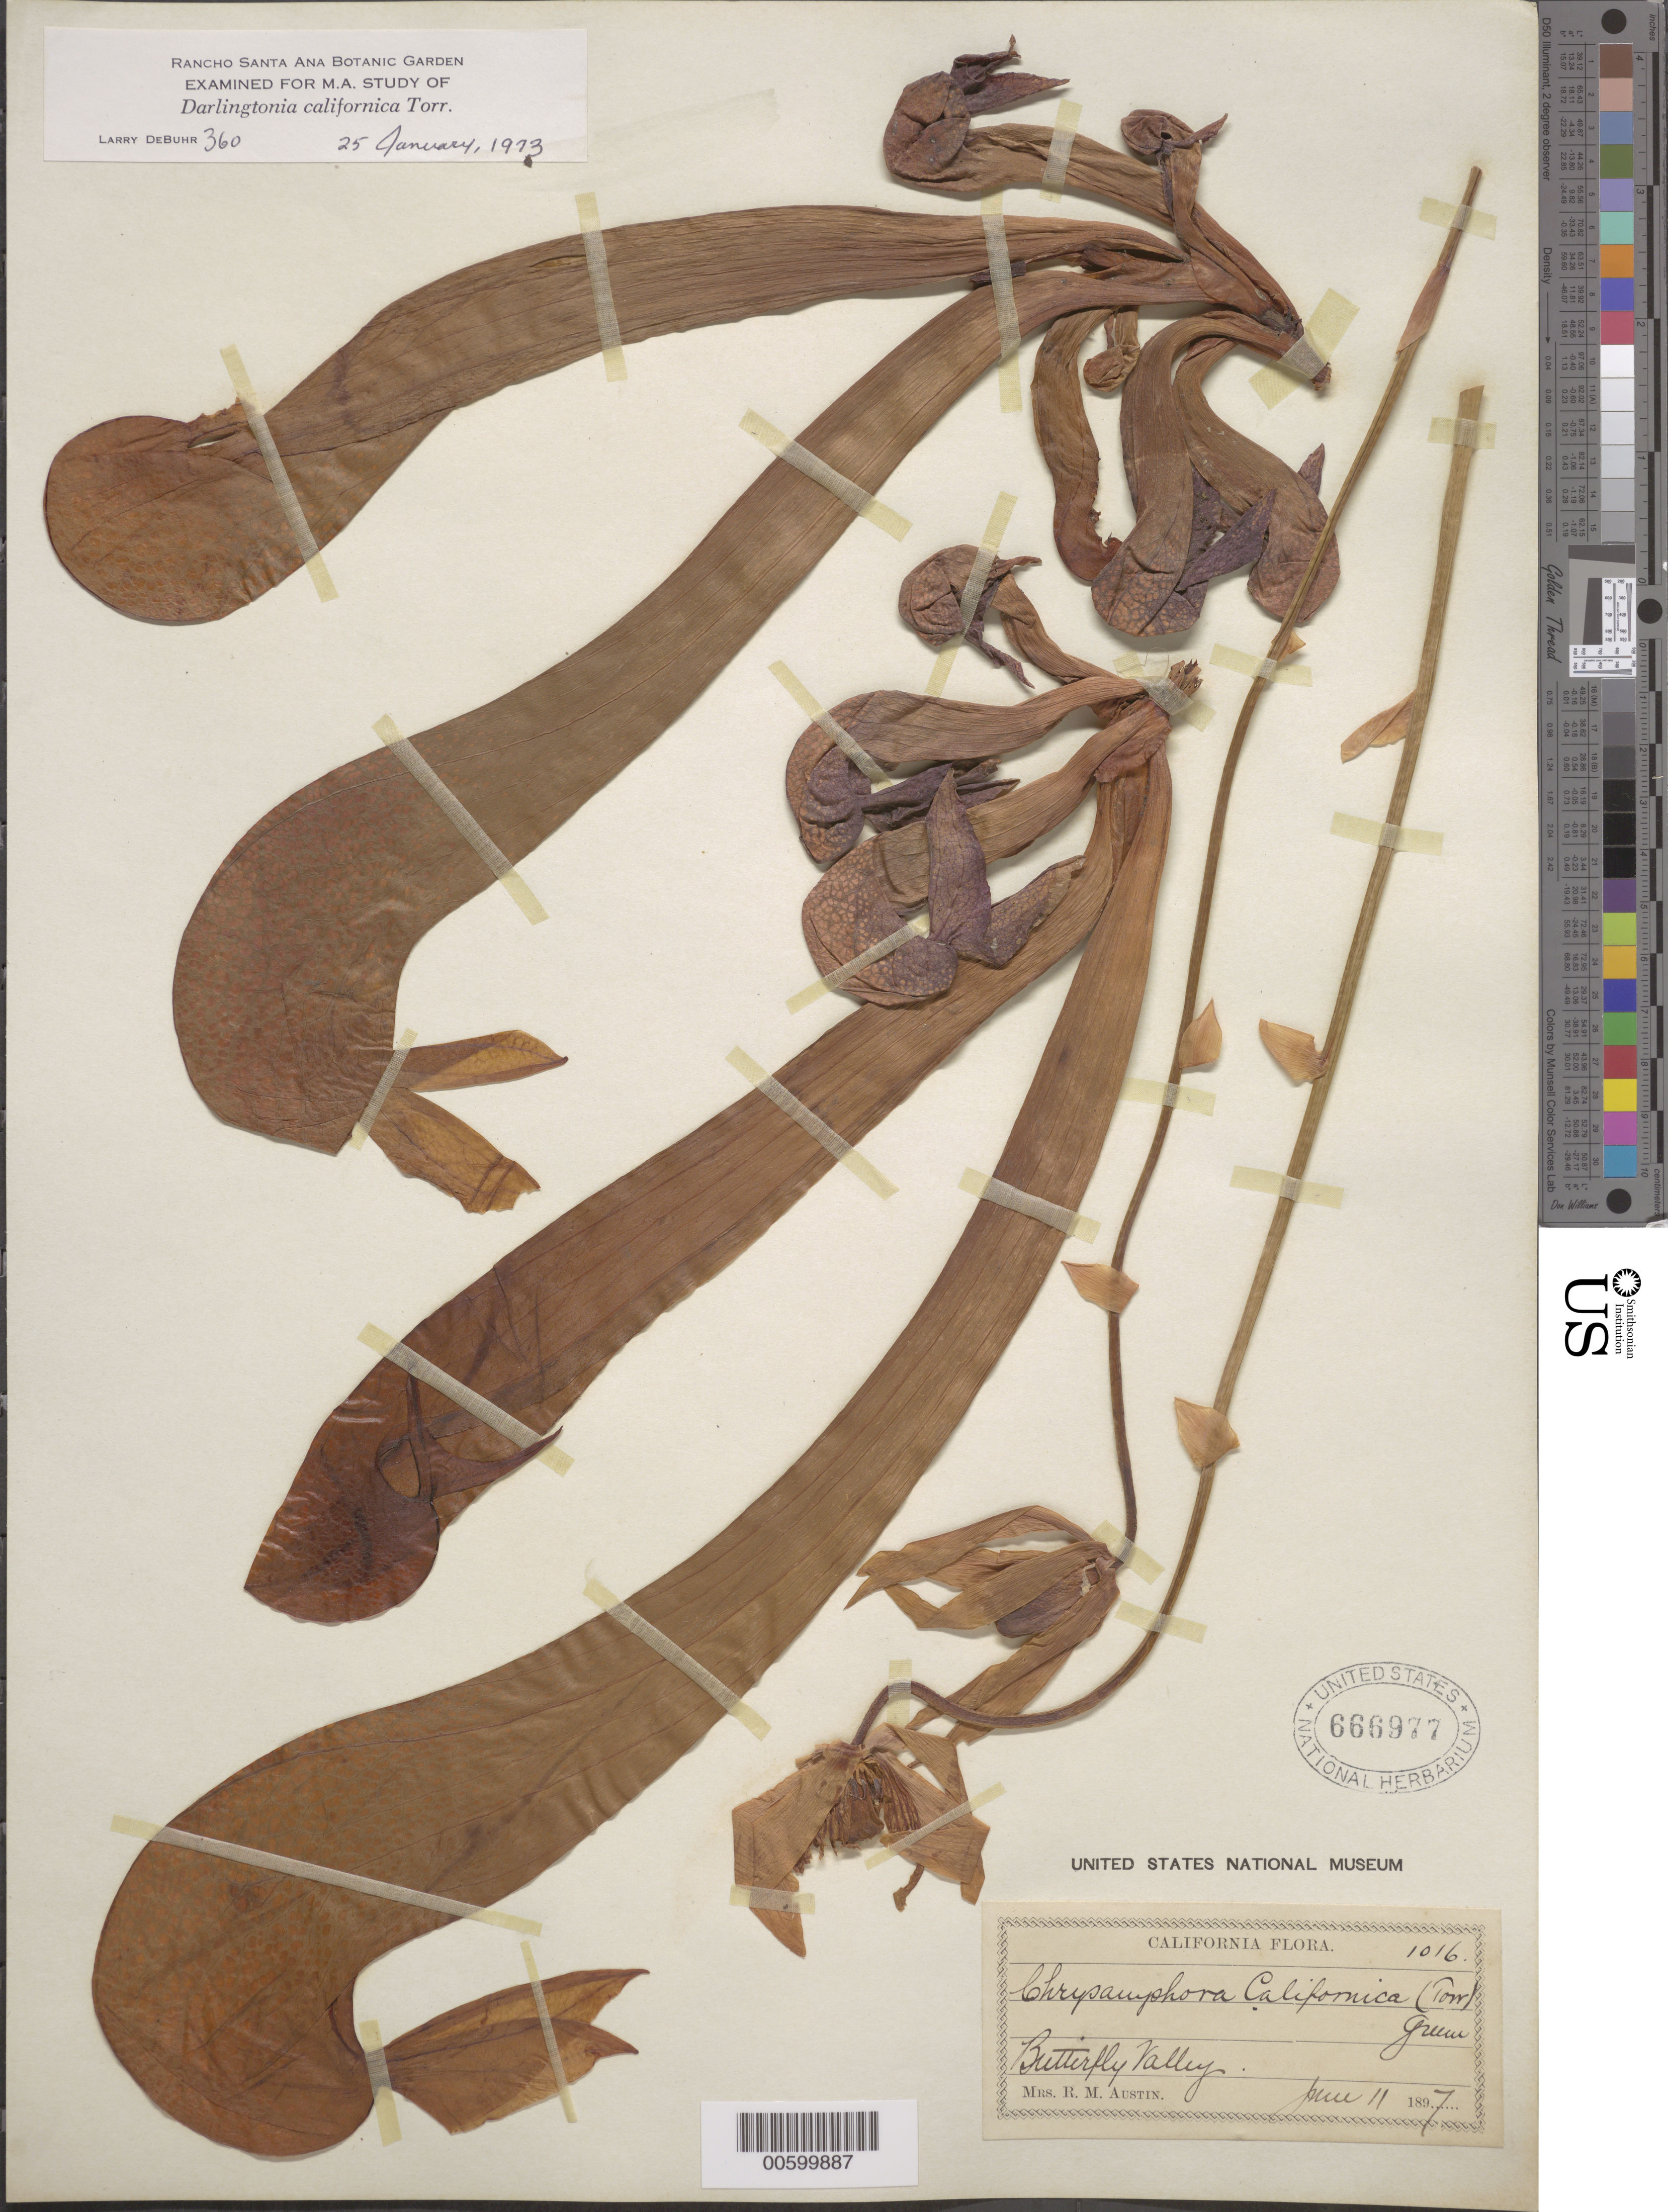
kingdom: Plantae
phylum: Tracheophyta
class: Magnoliopsida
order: Ericales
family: Sarraceniaceae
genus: Darlingtonia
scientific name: Darlingtonia californica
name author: Torr.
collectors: R. Austin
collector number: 1016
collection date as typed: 11 Jun 1897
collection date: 1897-06-11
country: United States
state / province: California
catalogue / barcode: US 666977